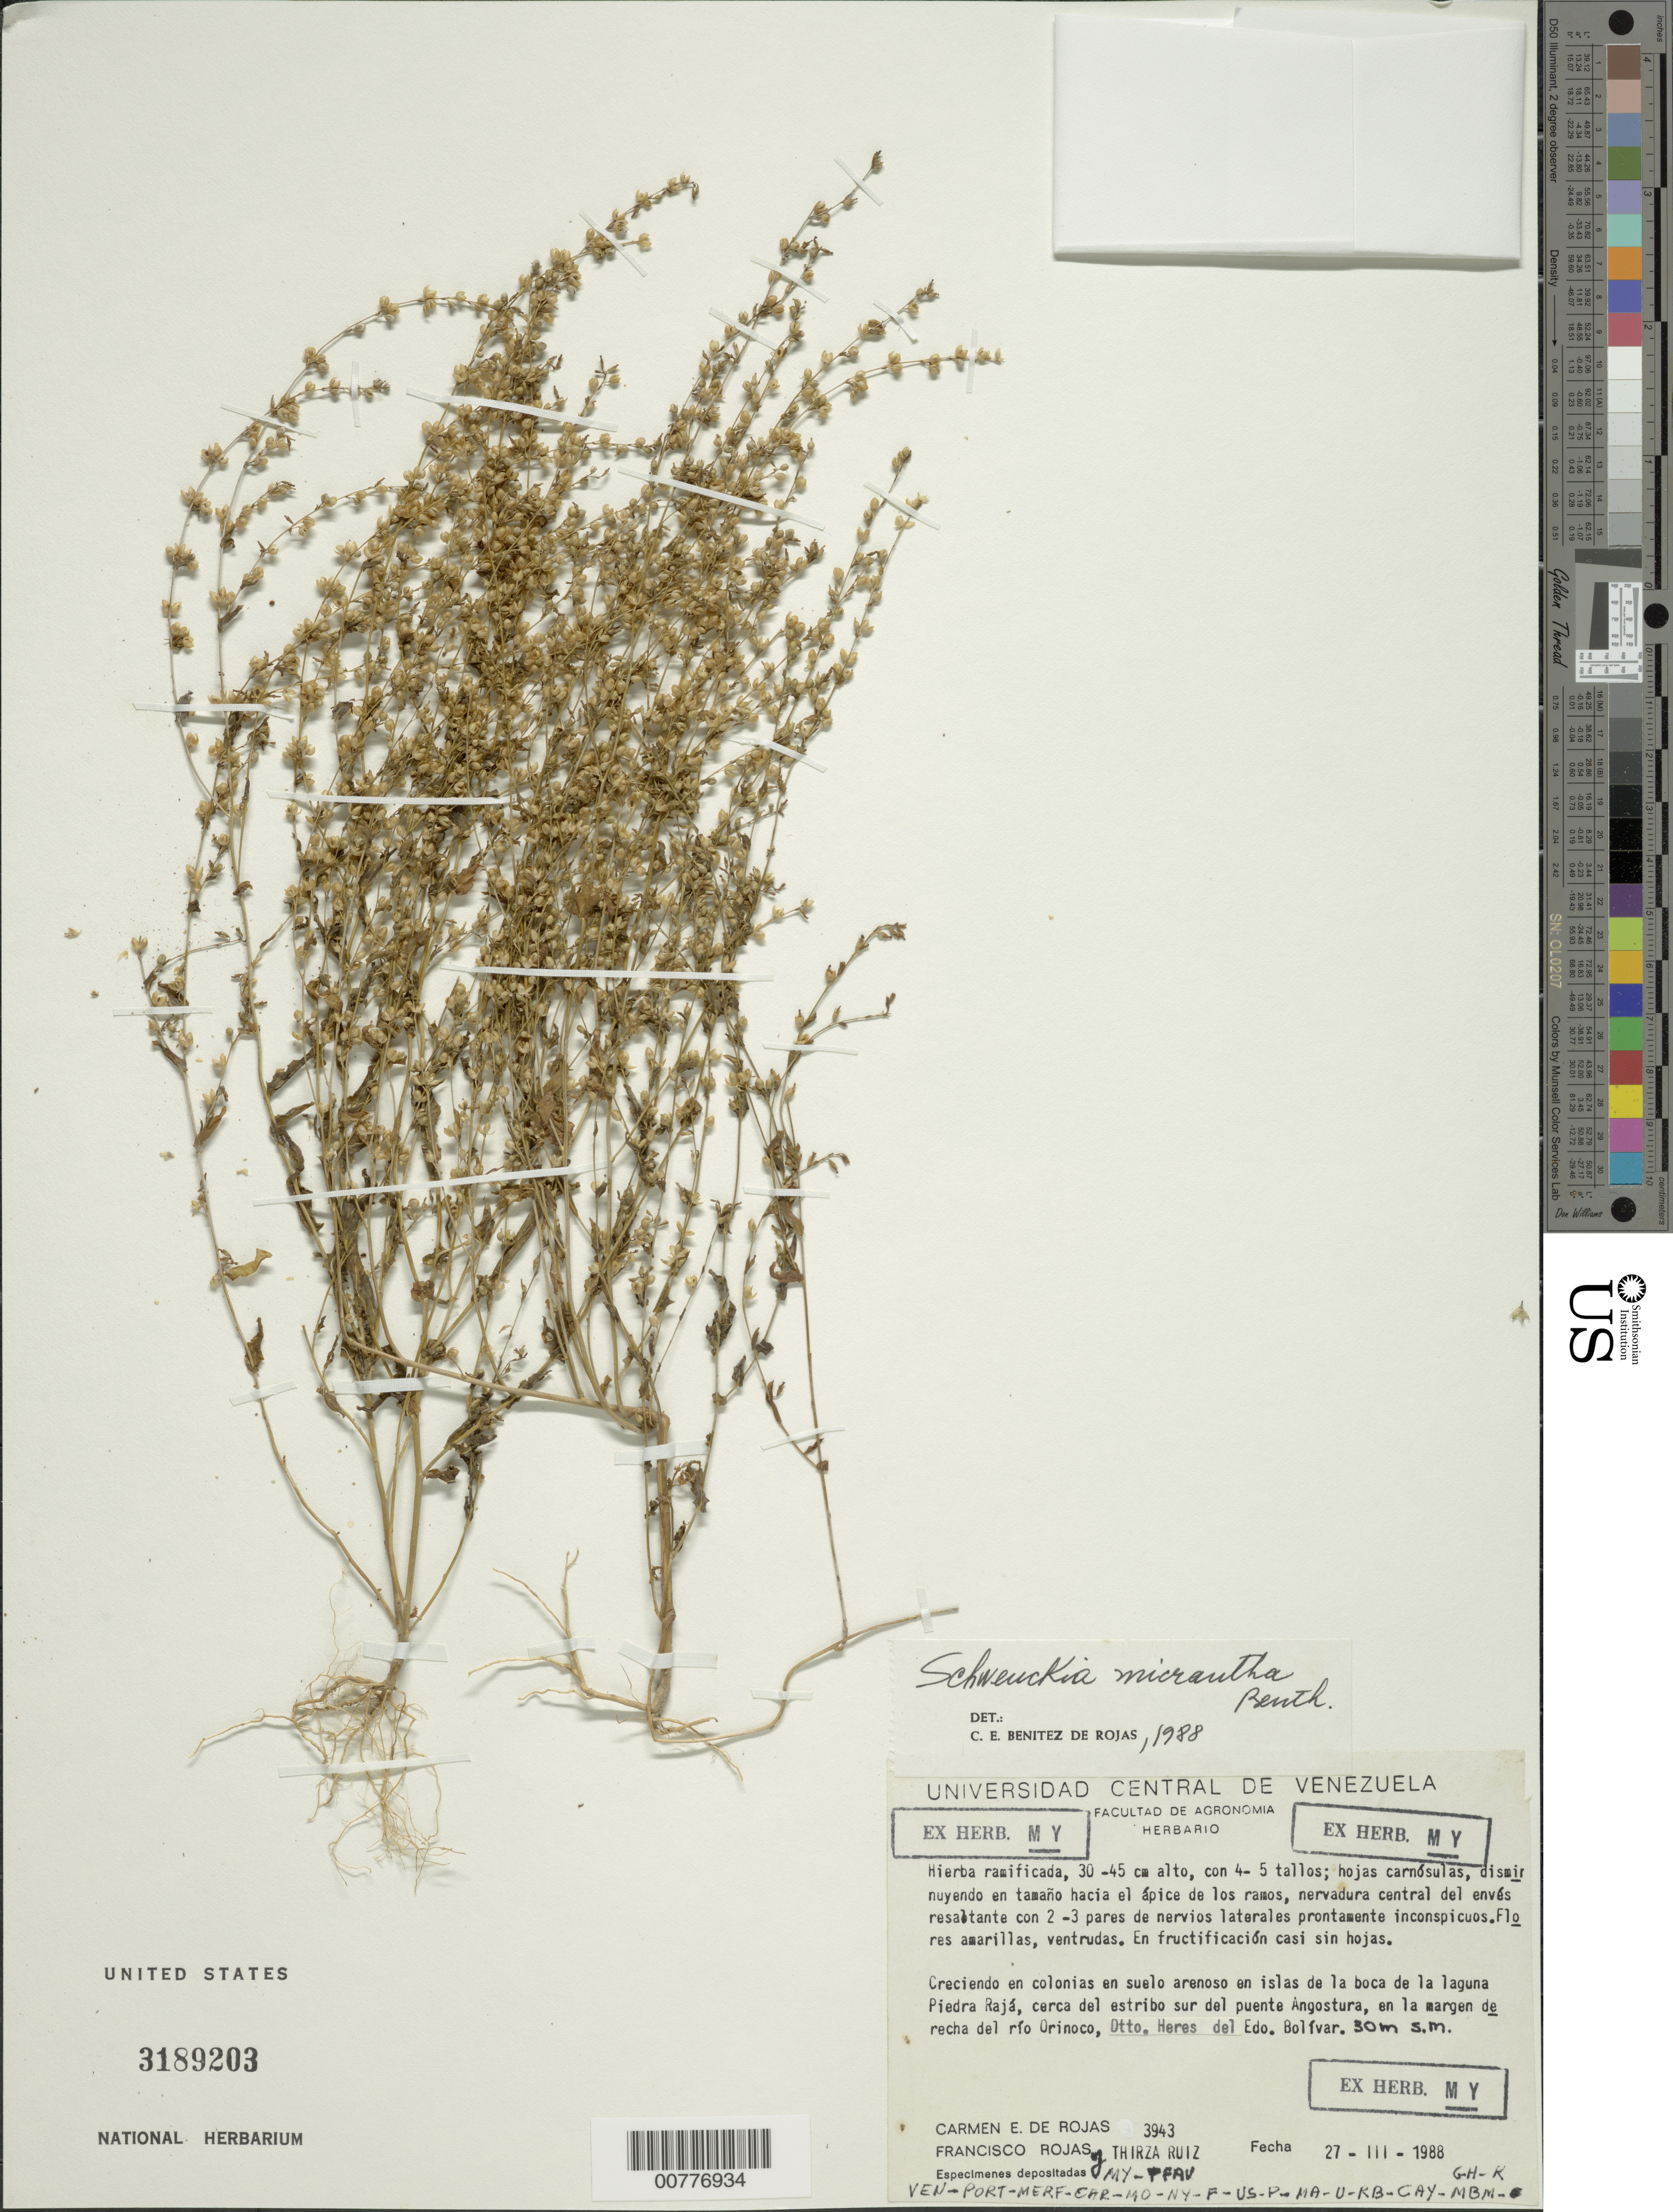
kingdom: Plantae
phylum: Tracheophyta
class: Magnoliopsida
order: Solanales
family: Solanaceae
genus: Schwenckia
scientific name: Schwenckia micrantha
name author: Benth.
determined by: Benítez, C. E.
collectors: C. de Rojas & F. Rojas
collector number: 3943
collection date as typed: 27-Mar-88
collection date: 1988-03-27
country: Venezuela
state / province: Bolívar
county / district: Heres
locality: Piedra Rajá, S del puenta Angostura, margen Río Orinoco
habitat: Creciendo en colonias en suelo arenoso en islas de la boca de la laguna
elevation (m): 30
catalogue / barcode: US 3189203